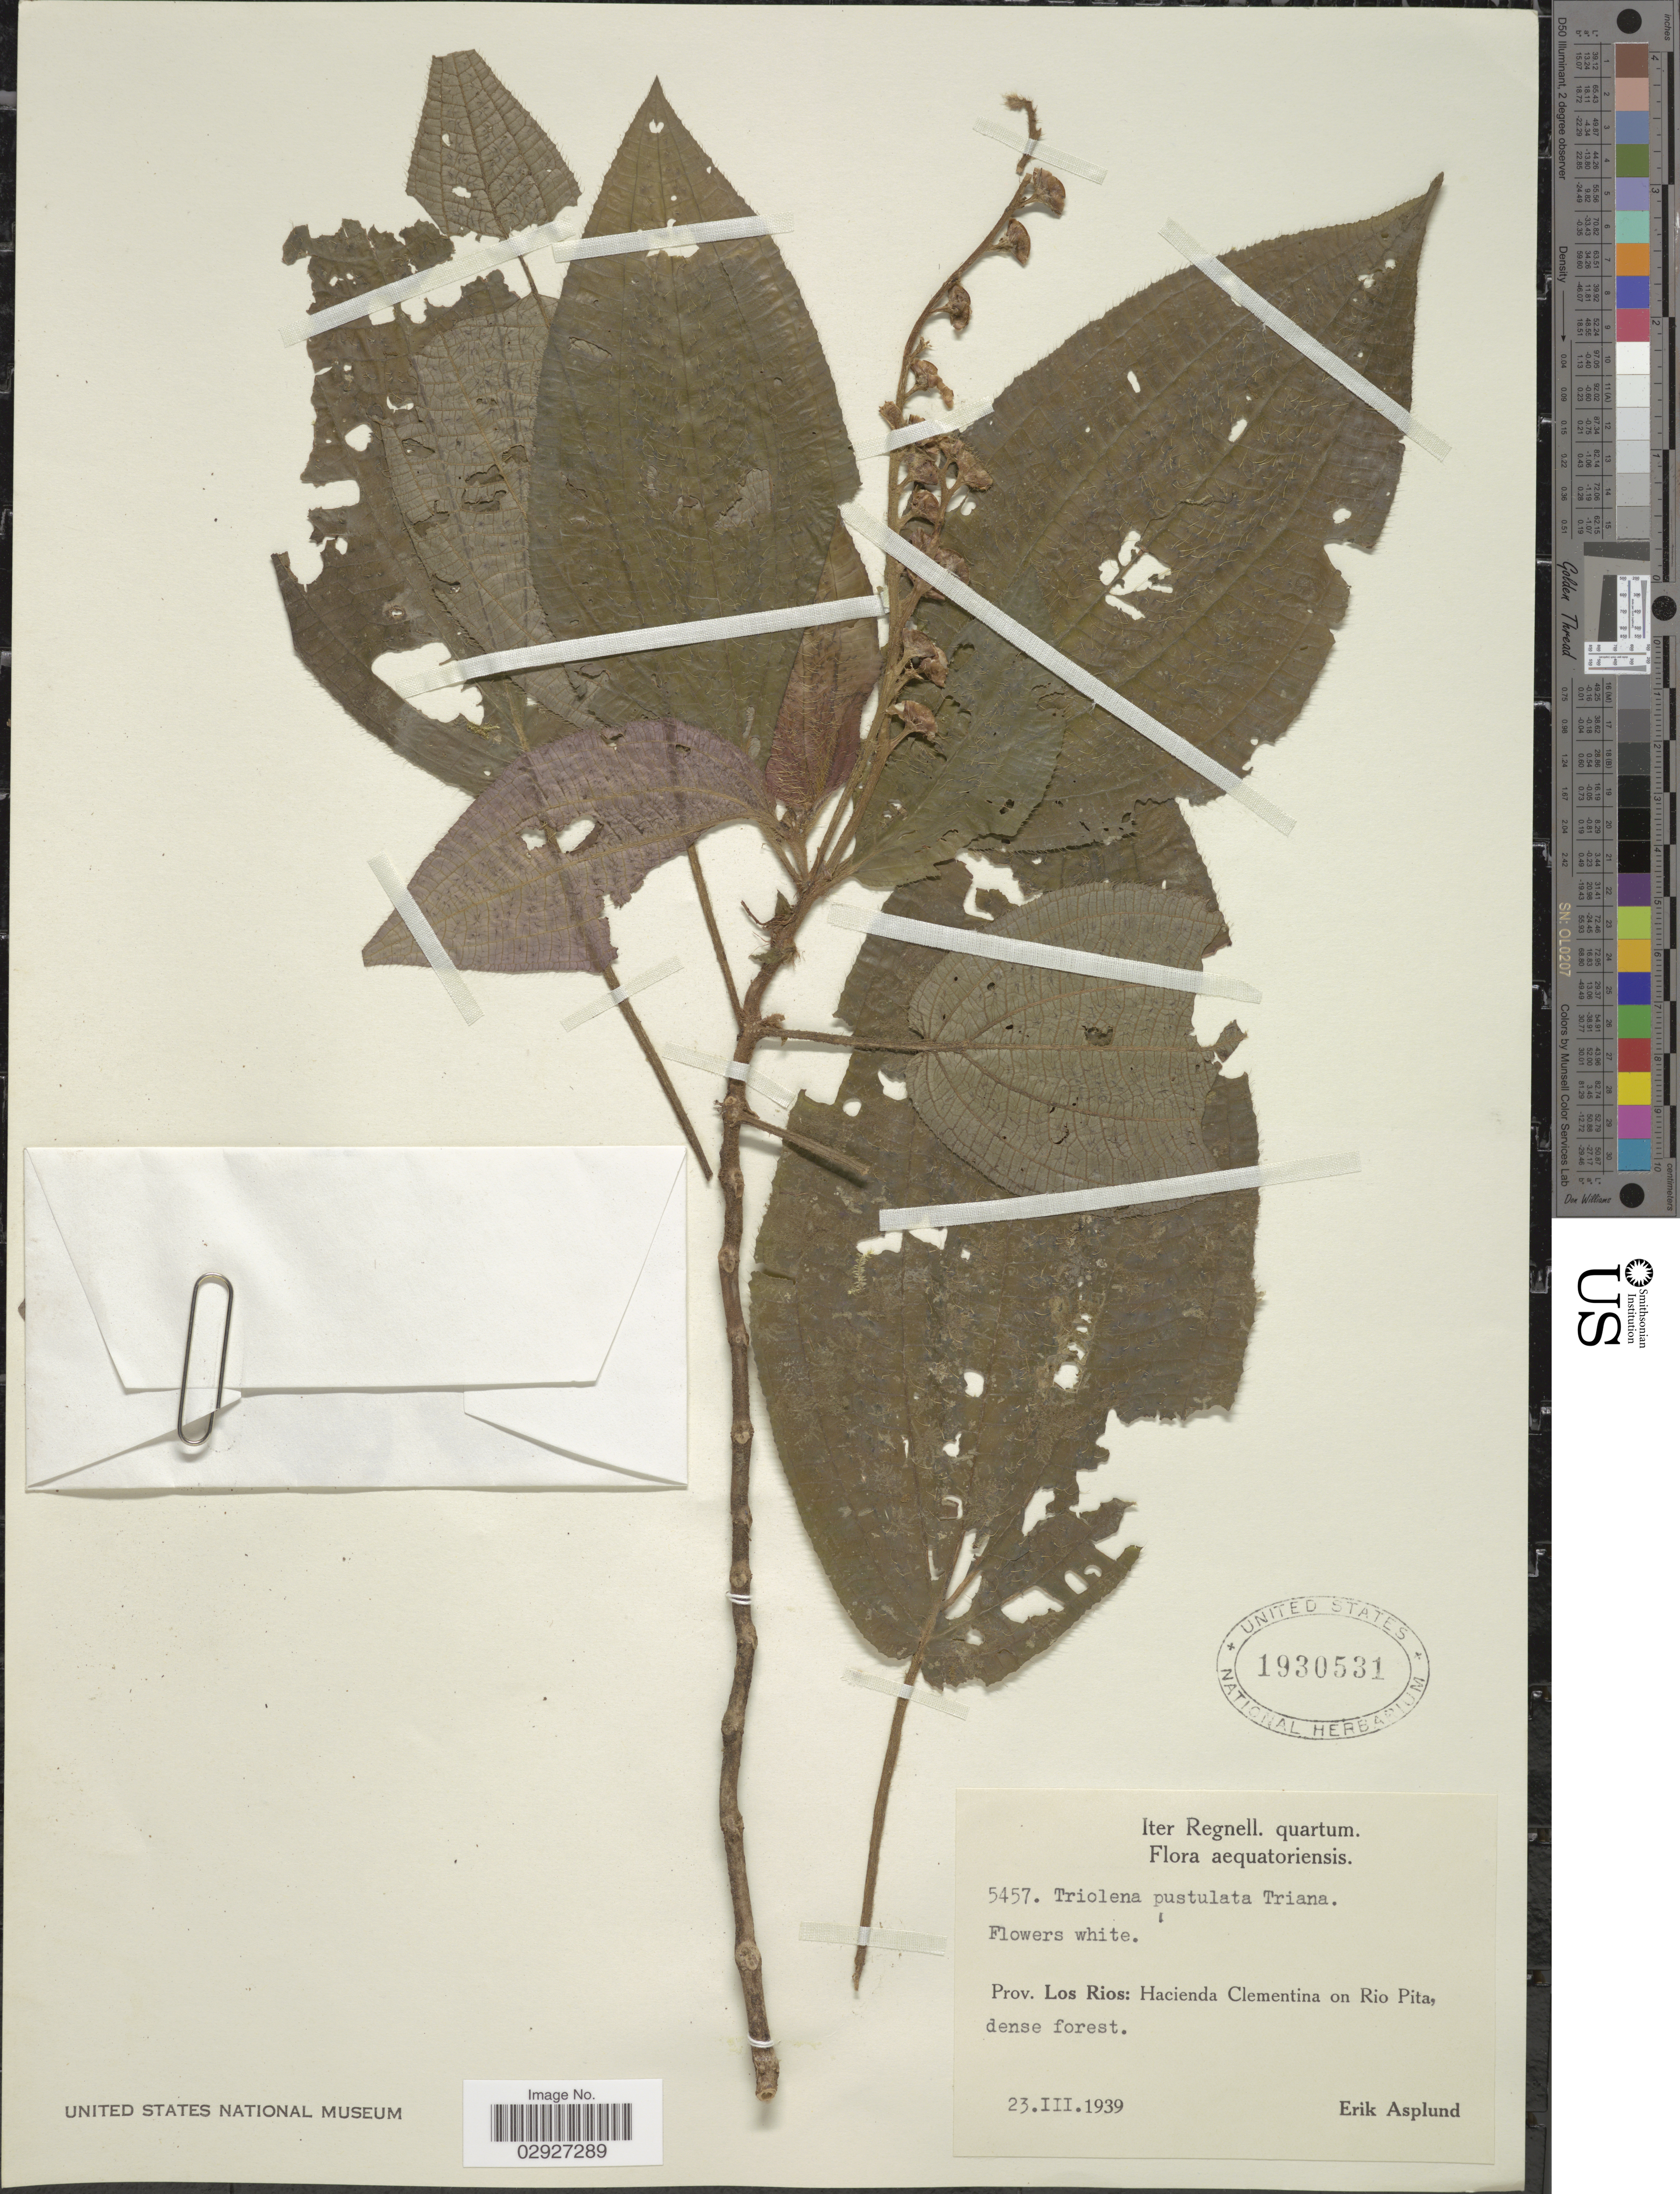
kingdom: Plantae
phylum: Tracheophyta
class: Magnoliopsida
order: Myrtales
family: Melastomataceae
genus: Triolena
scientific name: Triolena pustulata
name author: Triana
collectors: E. Asplund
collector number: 5457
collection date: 1939-03-23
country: Ecuador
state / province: Los Ríos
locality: Prov. Los Rios: Hacienda Clementina on Rio Pita.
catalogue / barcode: US 1930531